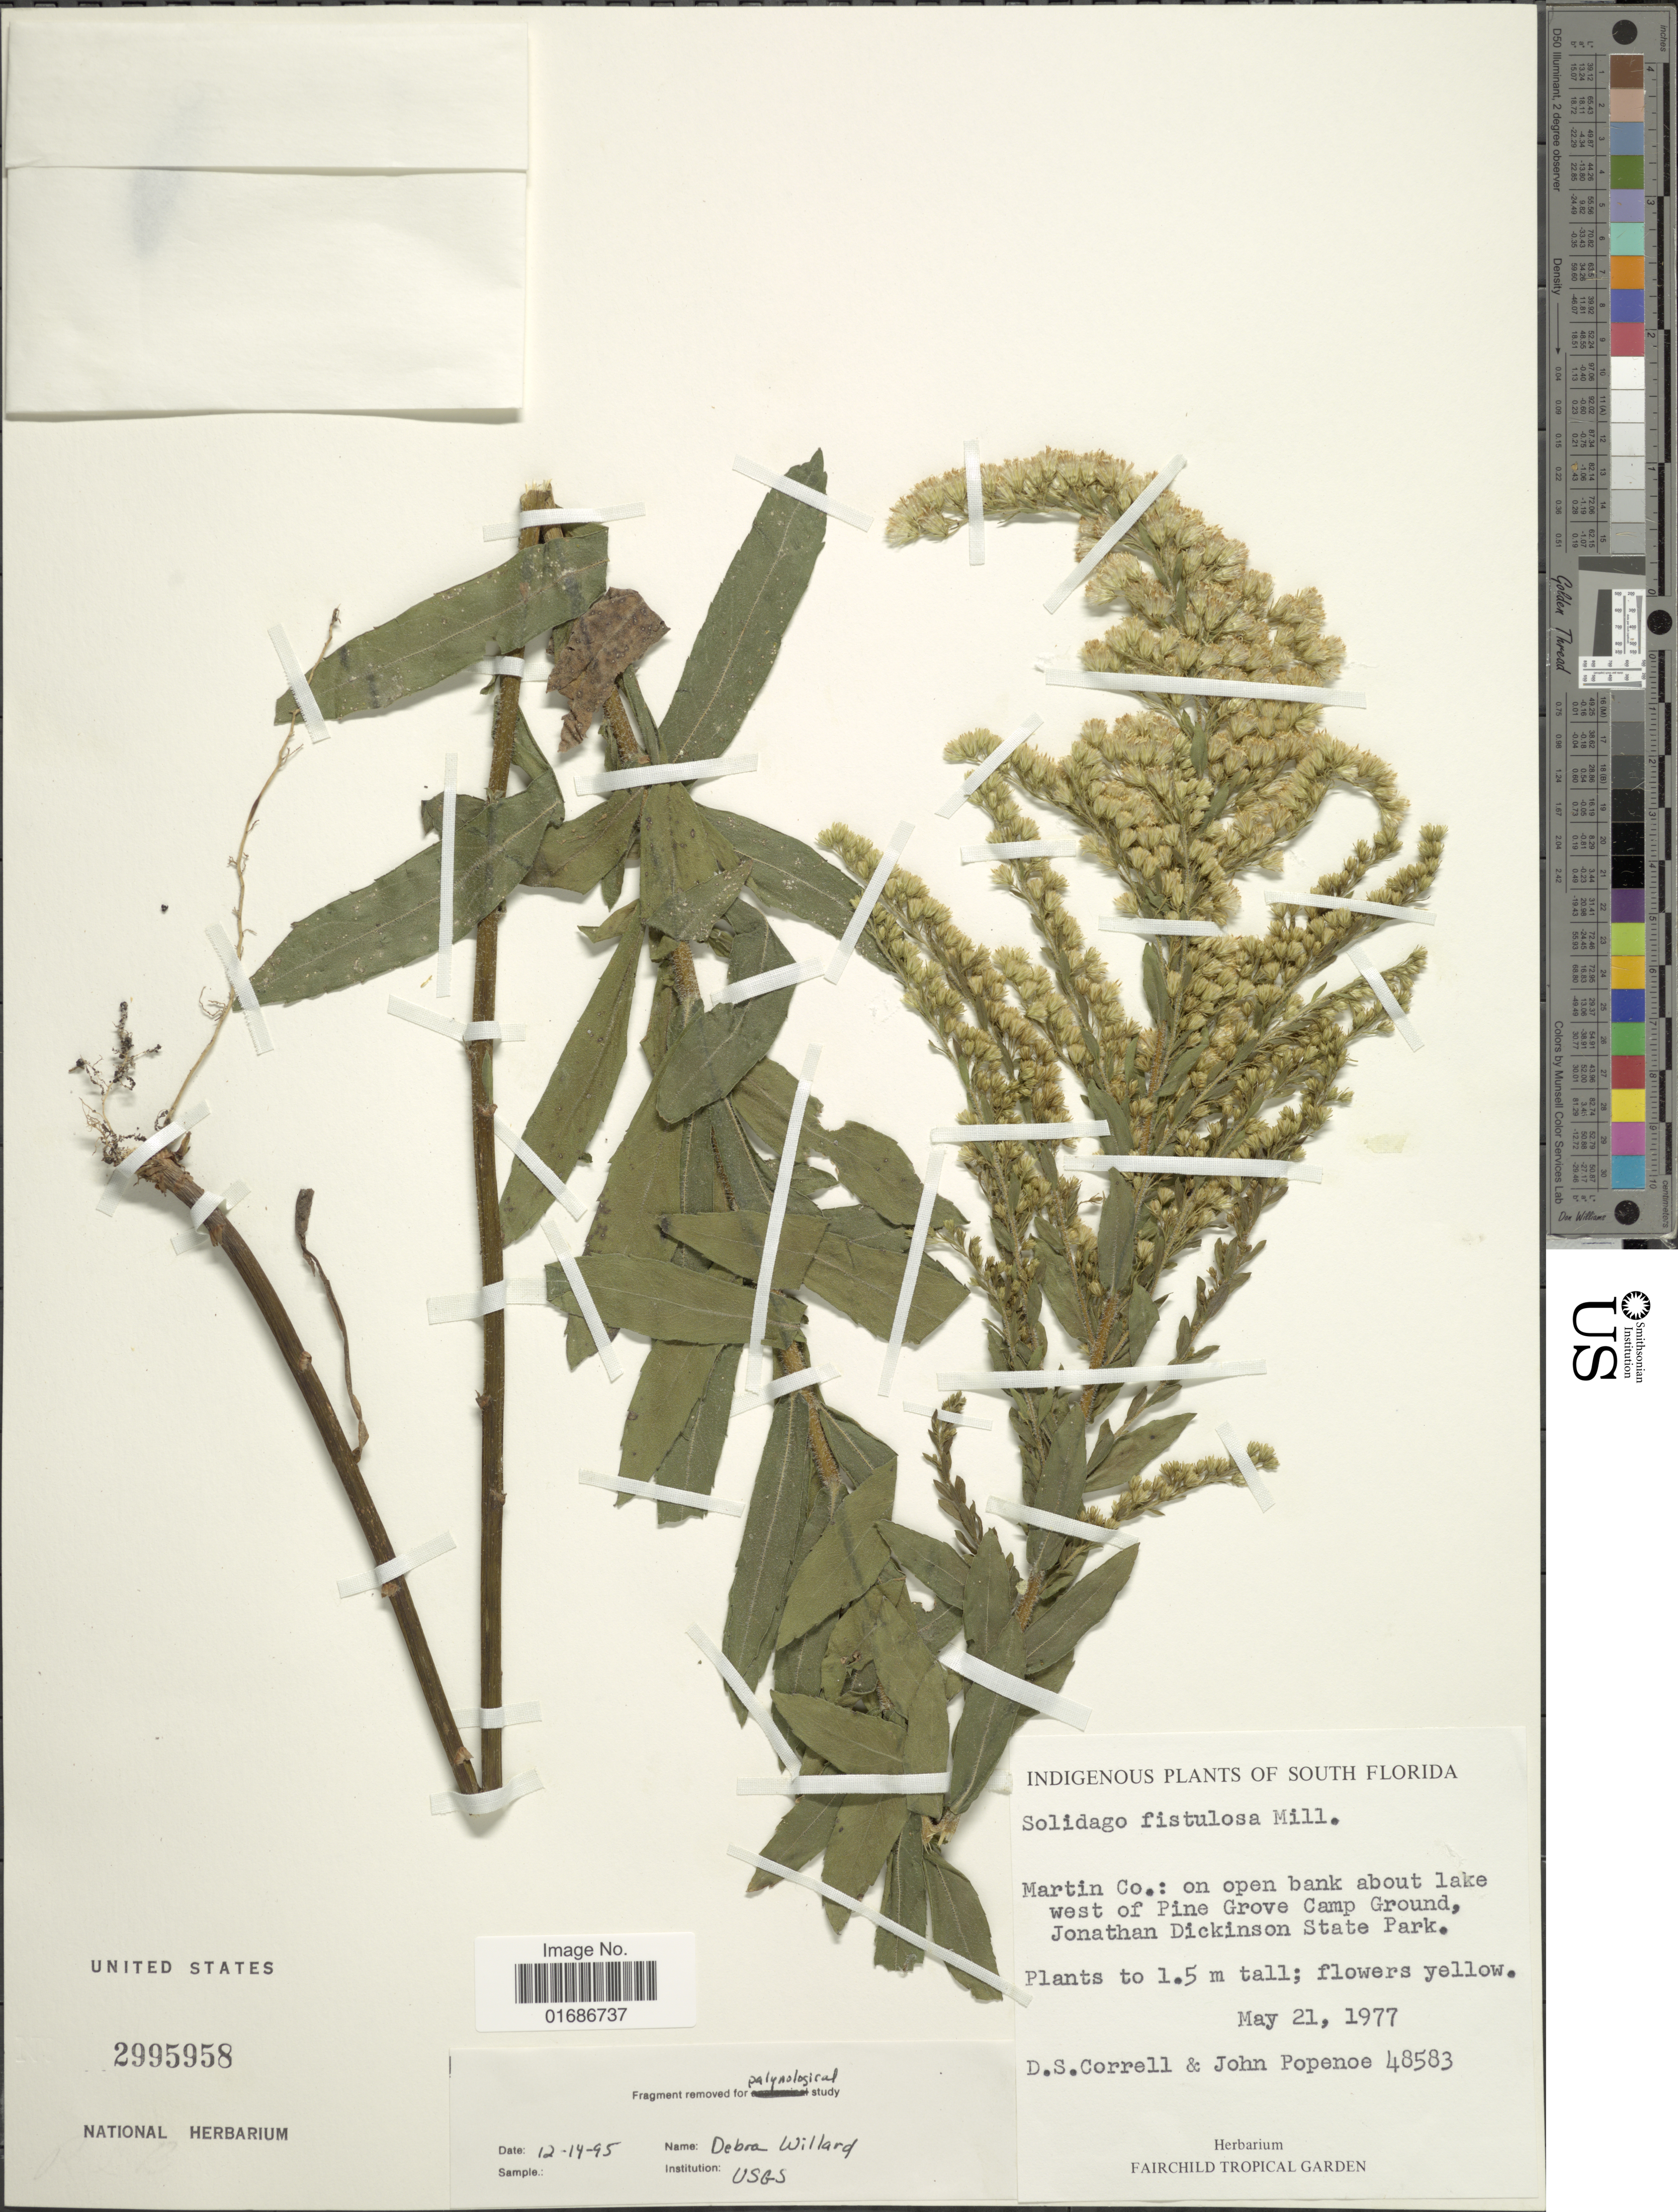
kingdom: Plantae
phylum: Tracheophyta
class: Magnoliopsida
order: Asterales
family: Asteraceae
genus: Solidago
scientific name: Solidago fistulosa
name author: Mill.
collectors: D. S. Correll & J. Popenoe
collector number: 48583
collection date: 1977-05-21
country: United States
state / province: Florida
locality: South Florida, Martin Co.: on open bank about lake west of Pine Grove Camp Ground, Jonathan Dickinson State Park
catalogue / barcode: US 2995958